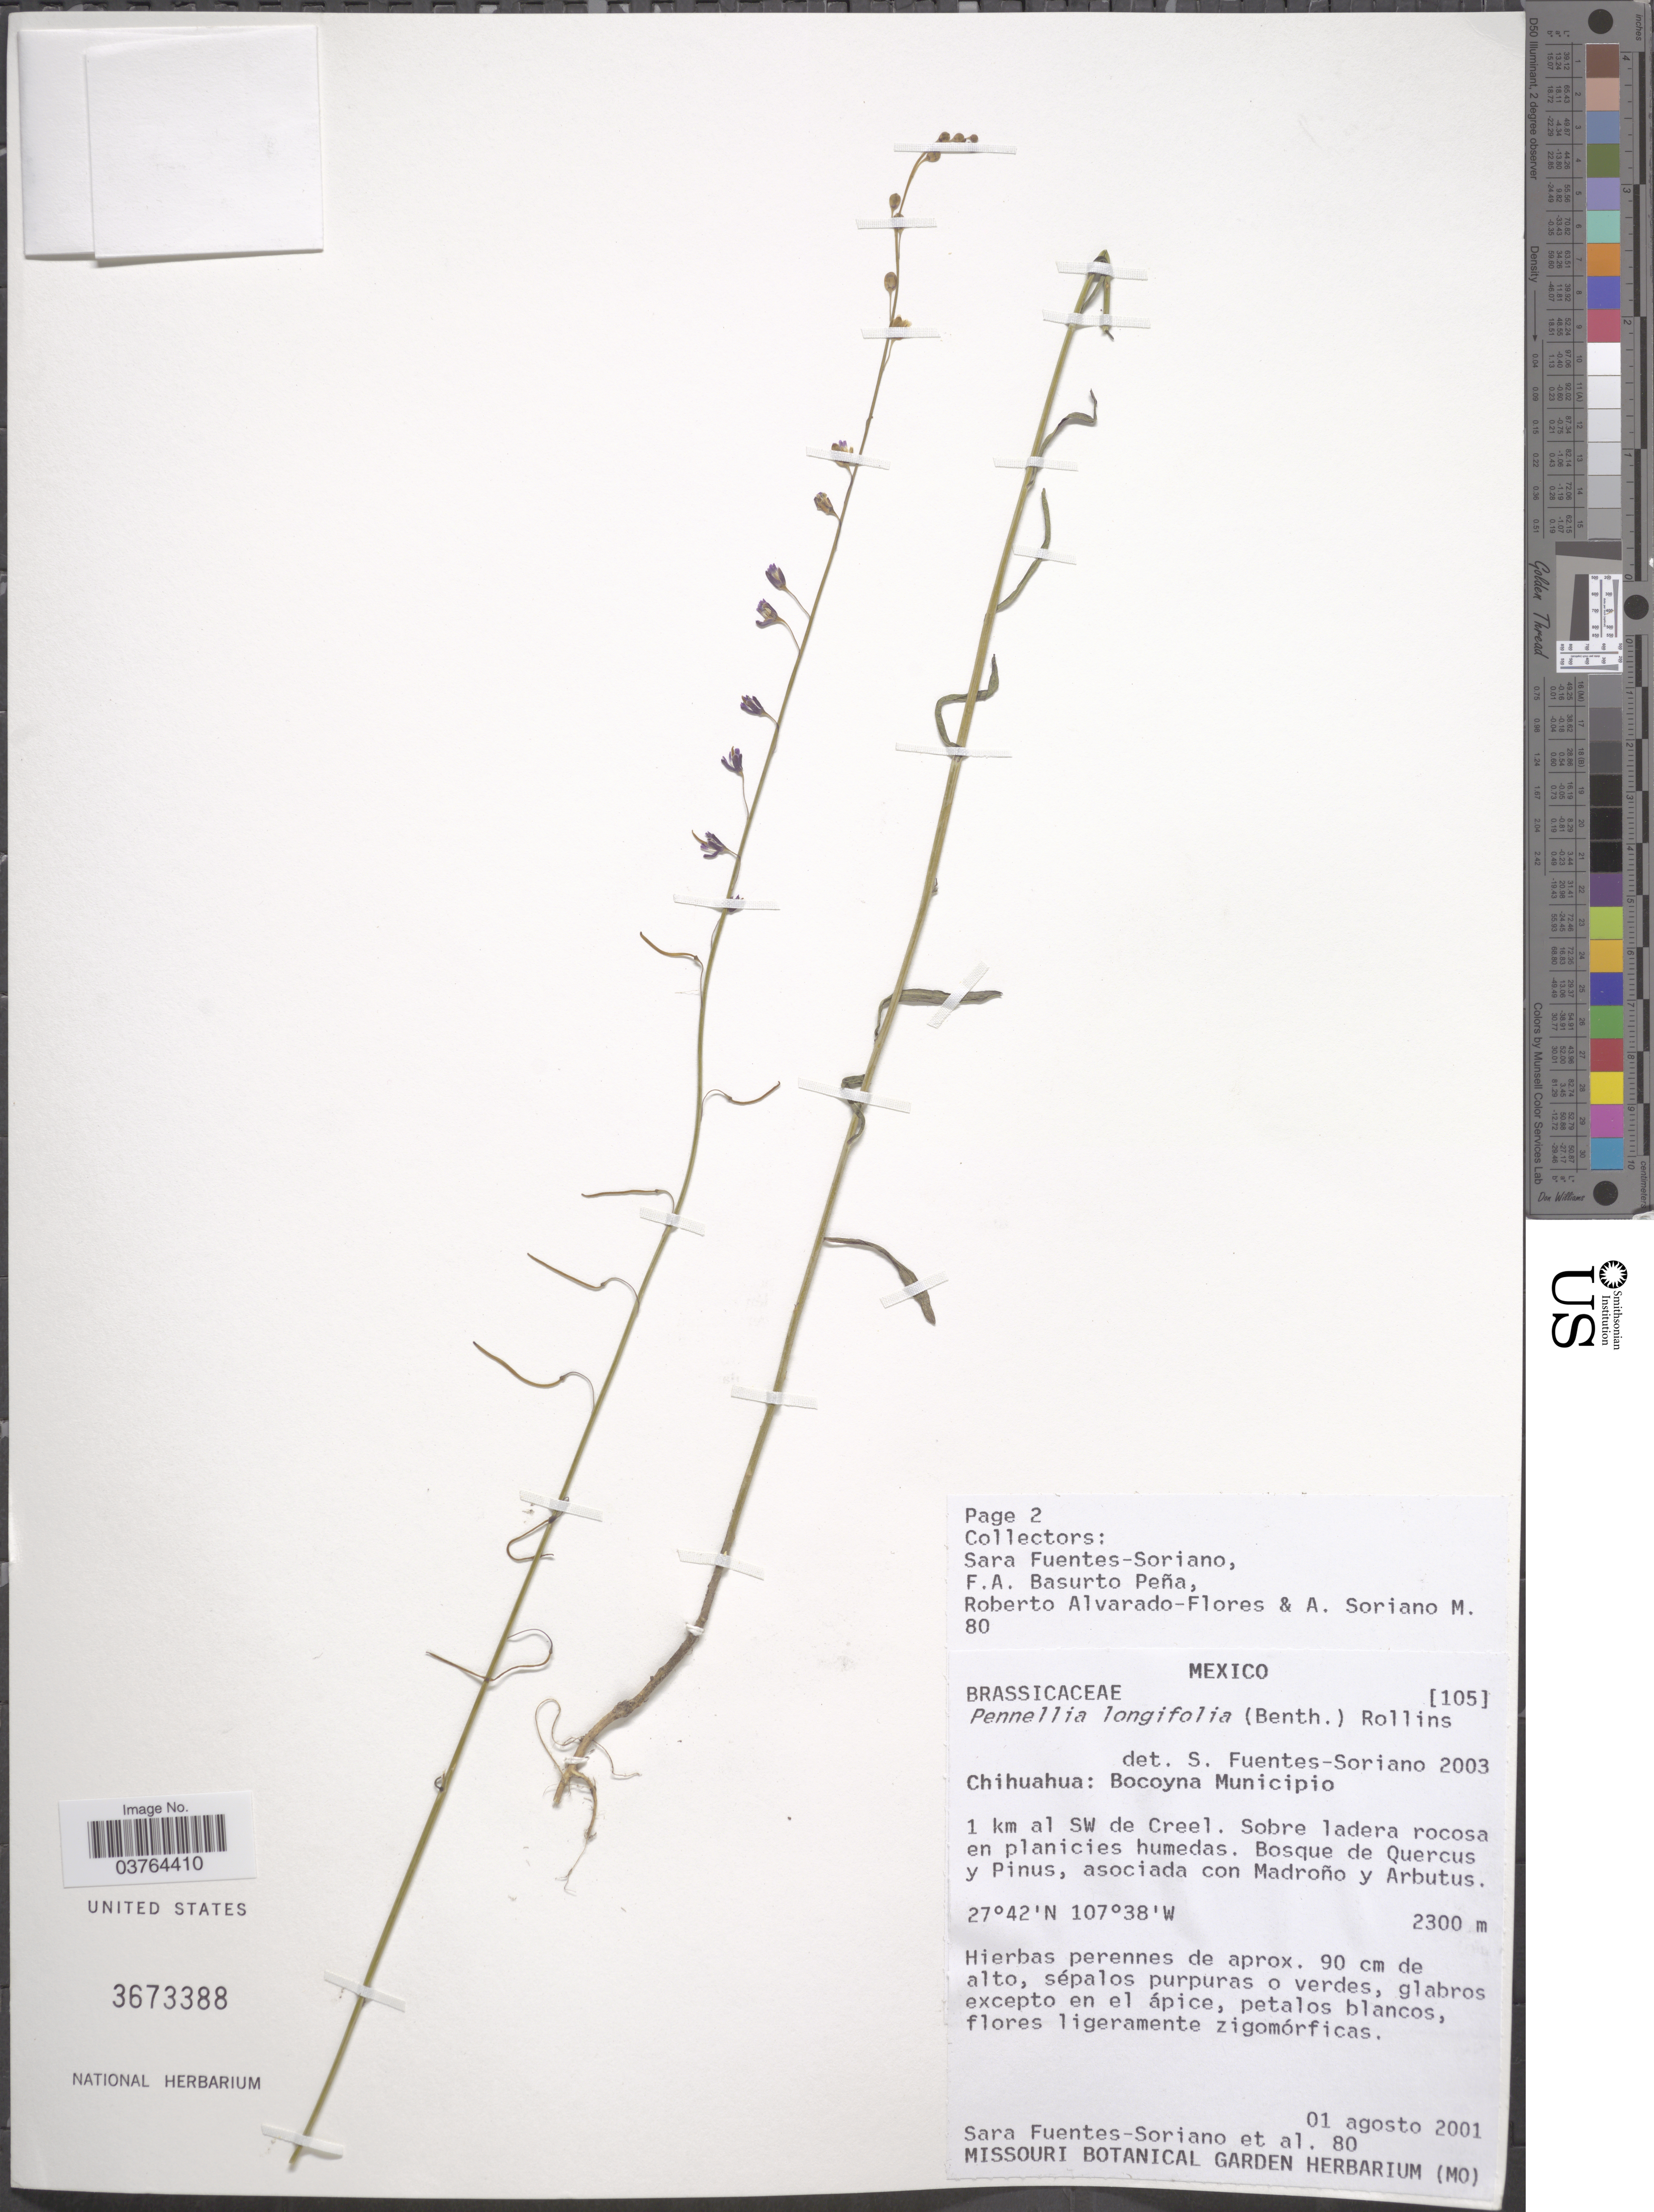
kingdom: Plantae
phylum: Tracheophyta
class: Magnoliopsida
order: Brassicales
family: Brassicaceae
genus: Pennellia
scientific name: Pennellia longifolia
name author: (Benth.) Rollins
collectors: S. Fuentes-Soriano, F. Basurto, R. Alvarado & A. Soriano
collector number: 80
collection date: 2001-08-01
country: Mexico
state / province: Chihuahua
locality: Bocoyna Municipio. 1 km al SW de Creel.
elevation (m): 2300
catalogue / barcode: US 3673388